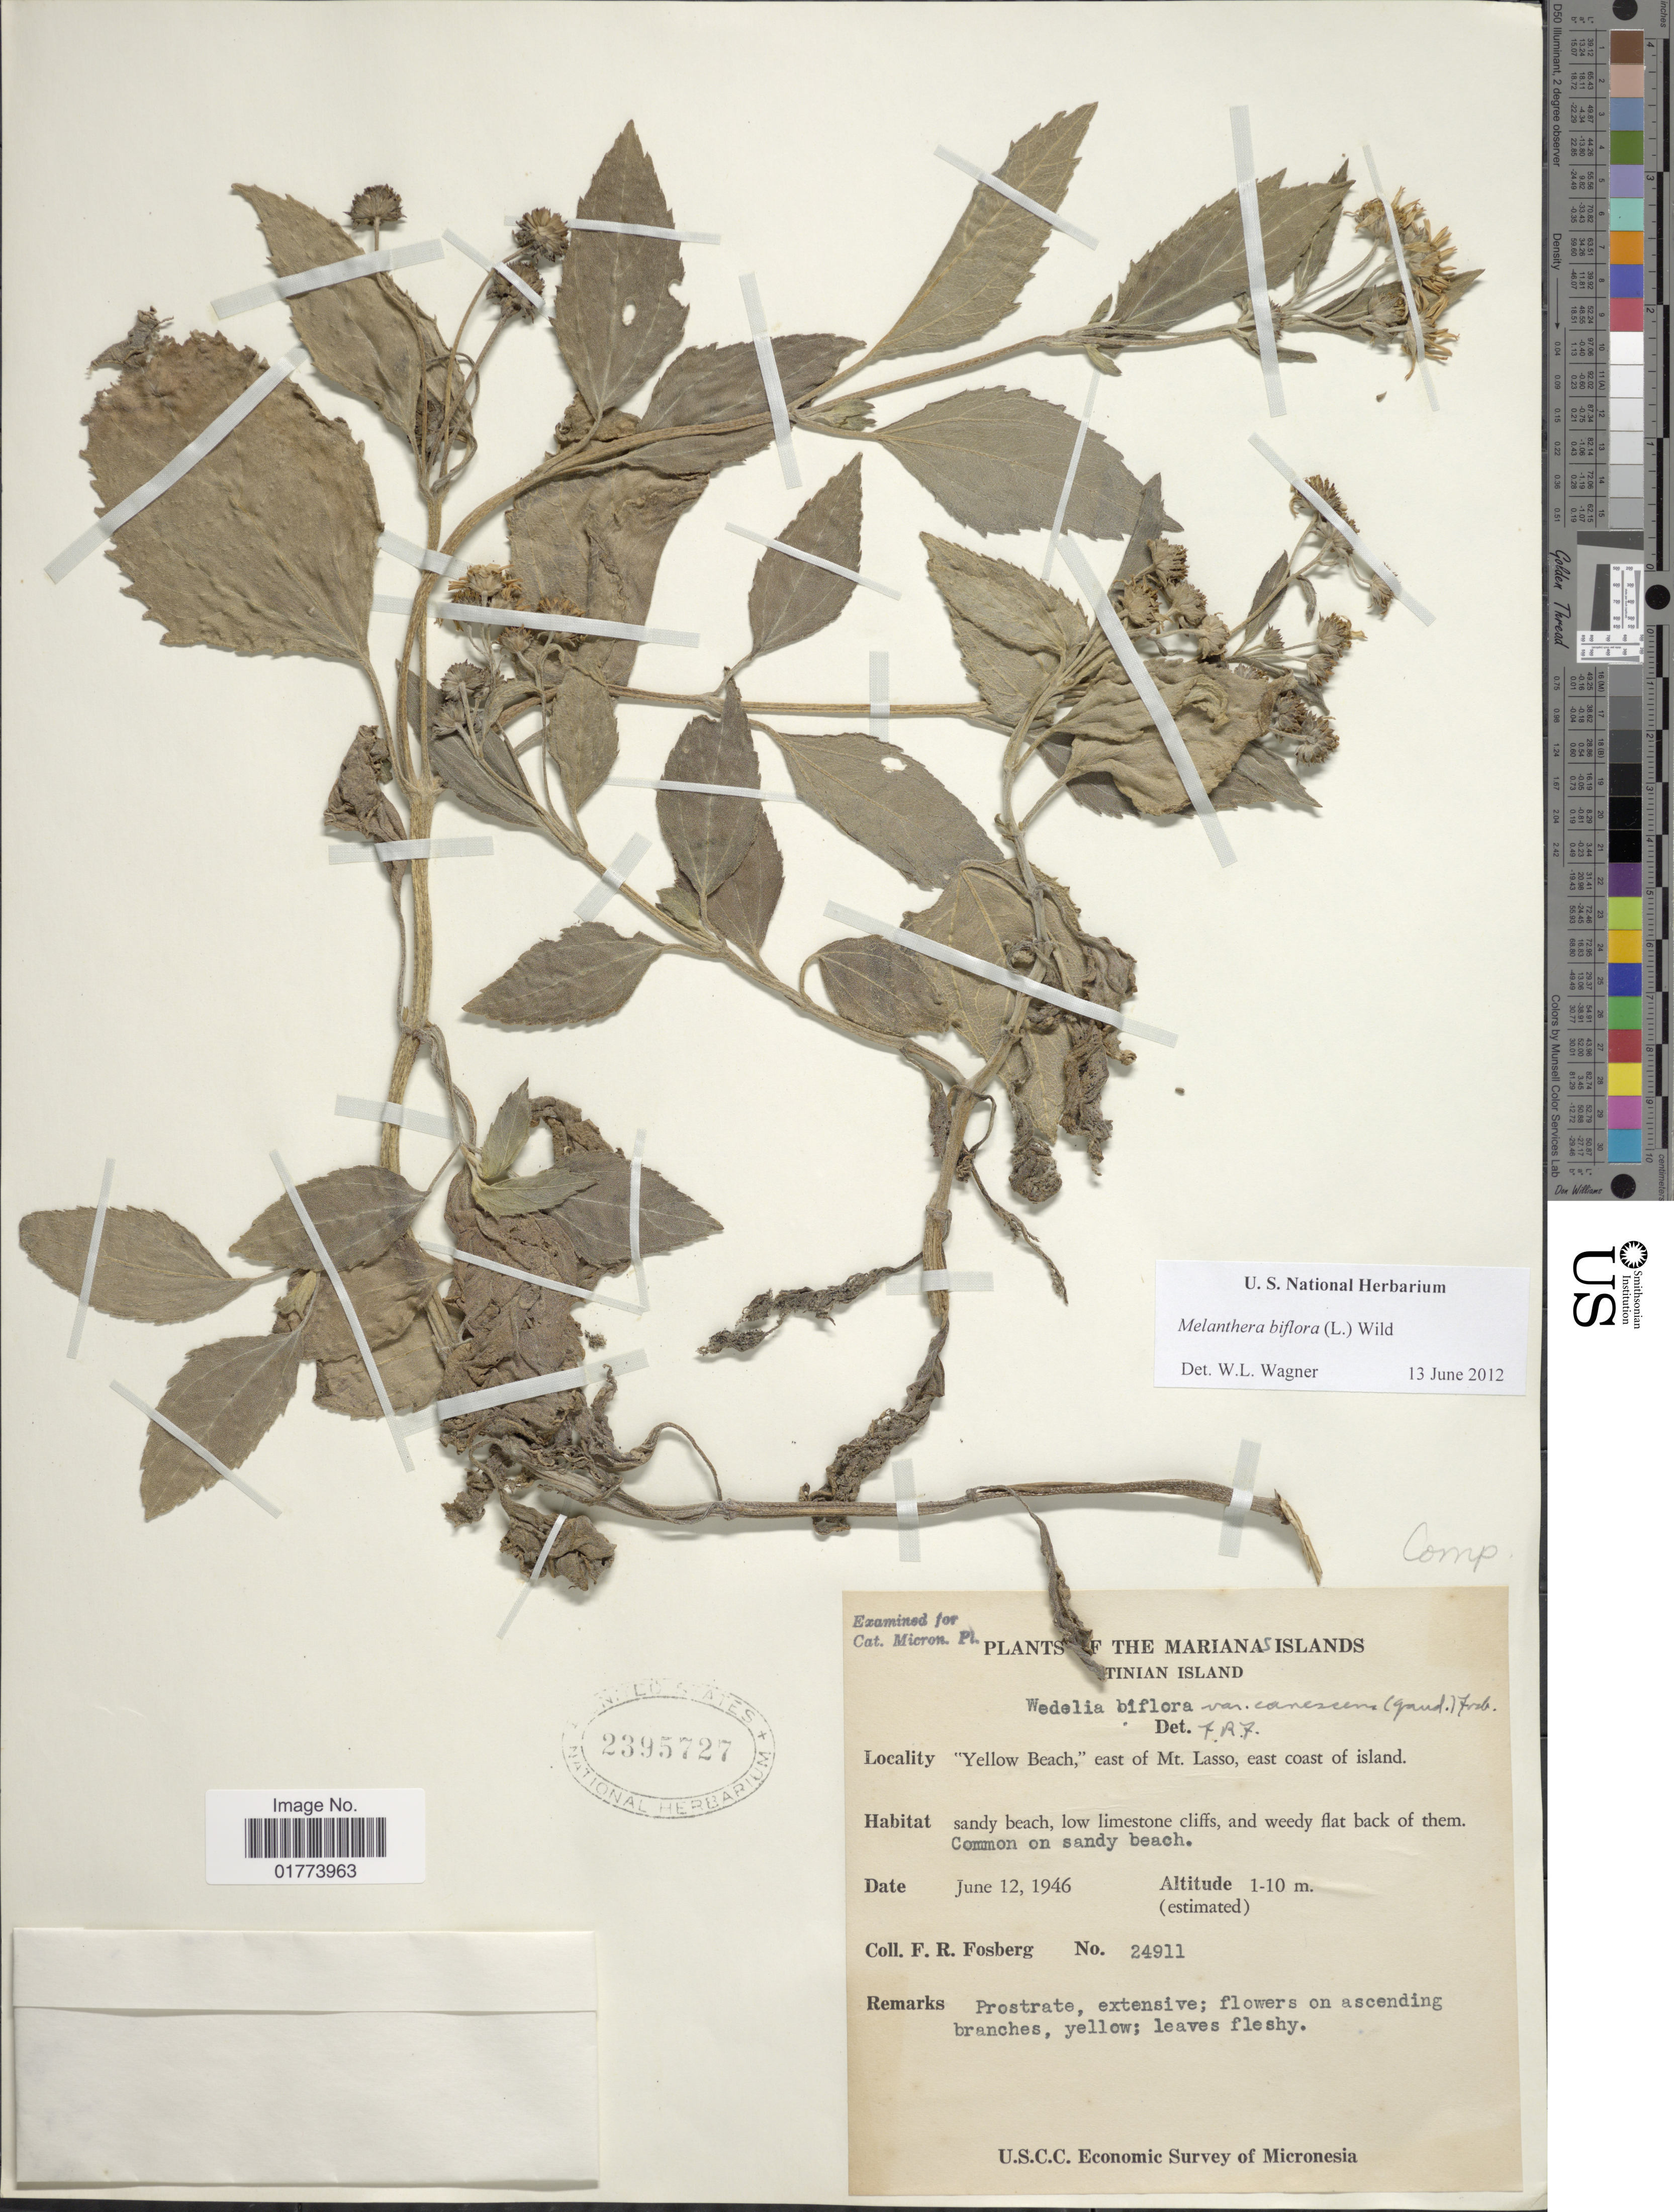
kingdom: Plantae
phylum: Tracheophyta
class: Magnoliopsida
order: Asterales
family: Asteraceae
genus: Wollastonia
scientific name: Wollastonia uniflora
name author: (Willd.) Orchard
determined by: Wagner, W. L., (BOT), Smithsonian Institution - National Museum of Natural History (UNITED STATES)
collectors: F. R. Fosberg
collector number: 24911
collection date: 1946-06-12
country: Northern Mariana Islands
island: Tinian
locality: Tinian Island, "Yellow Beach", east of Mt, Lasso, east coast of island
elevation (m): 1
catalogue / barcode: US 2395727